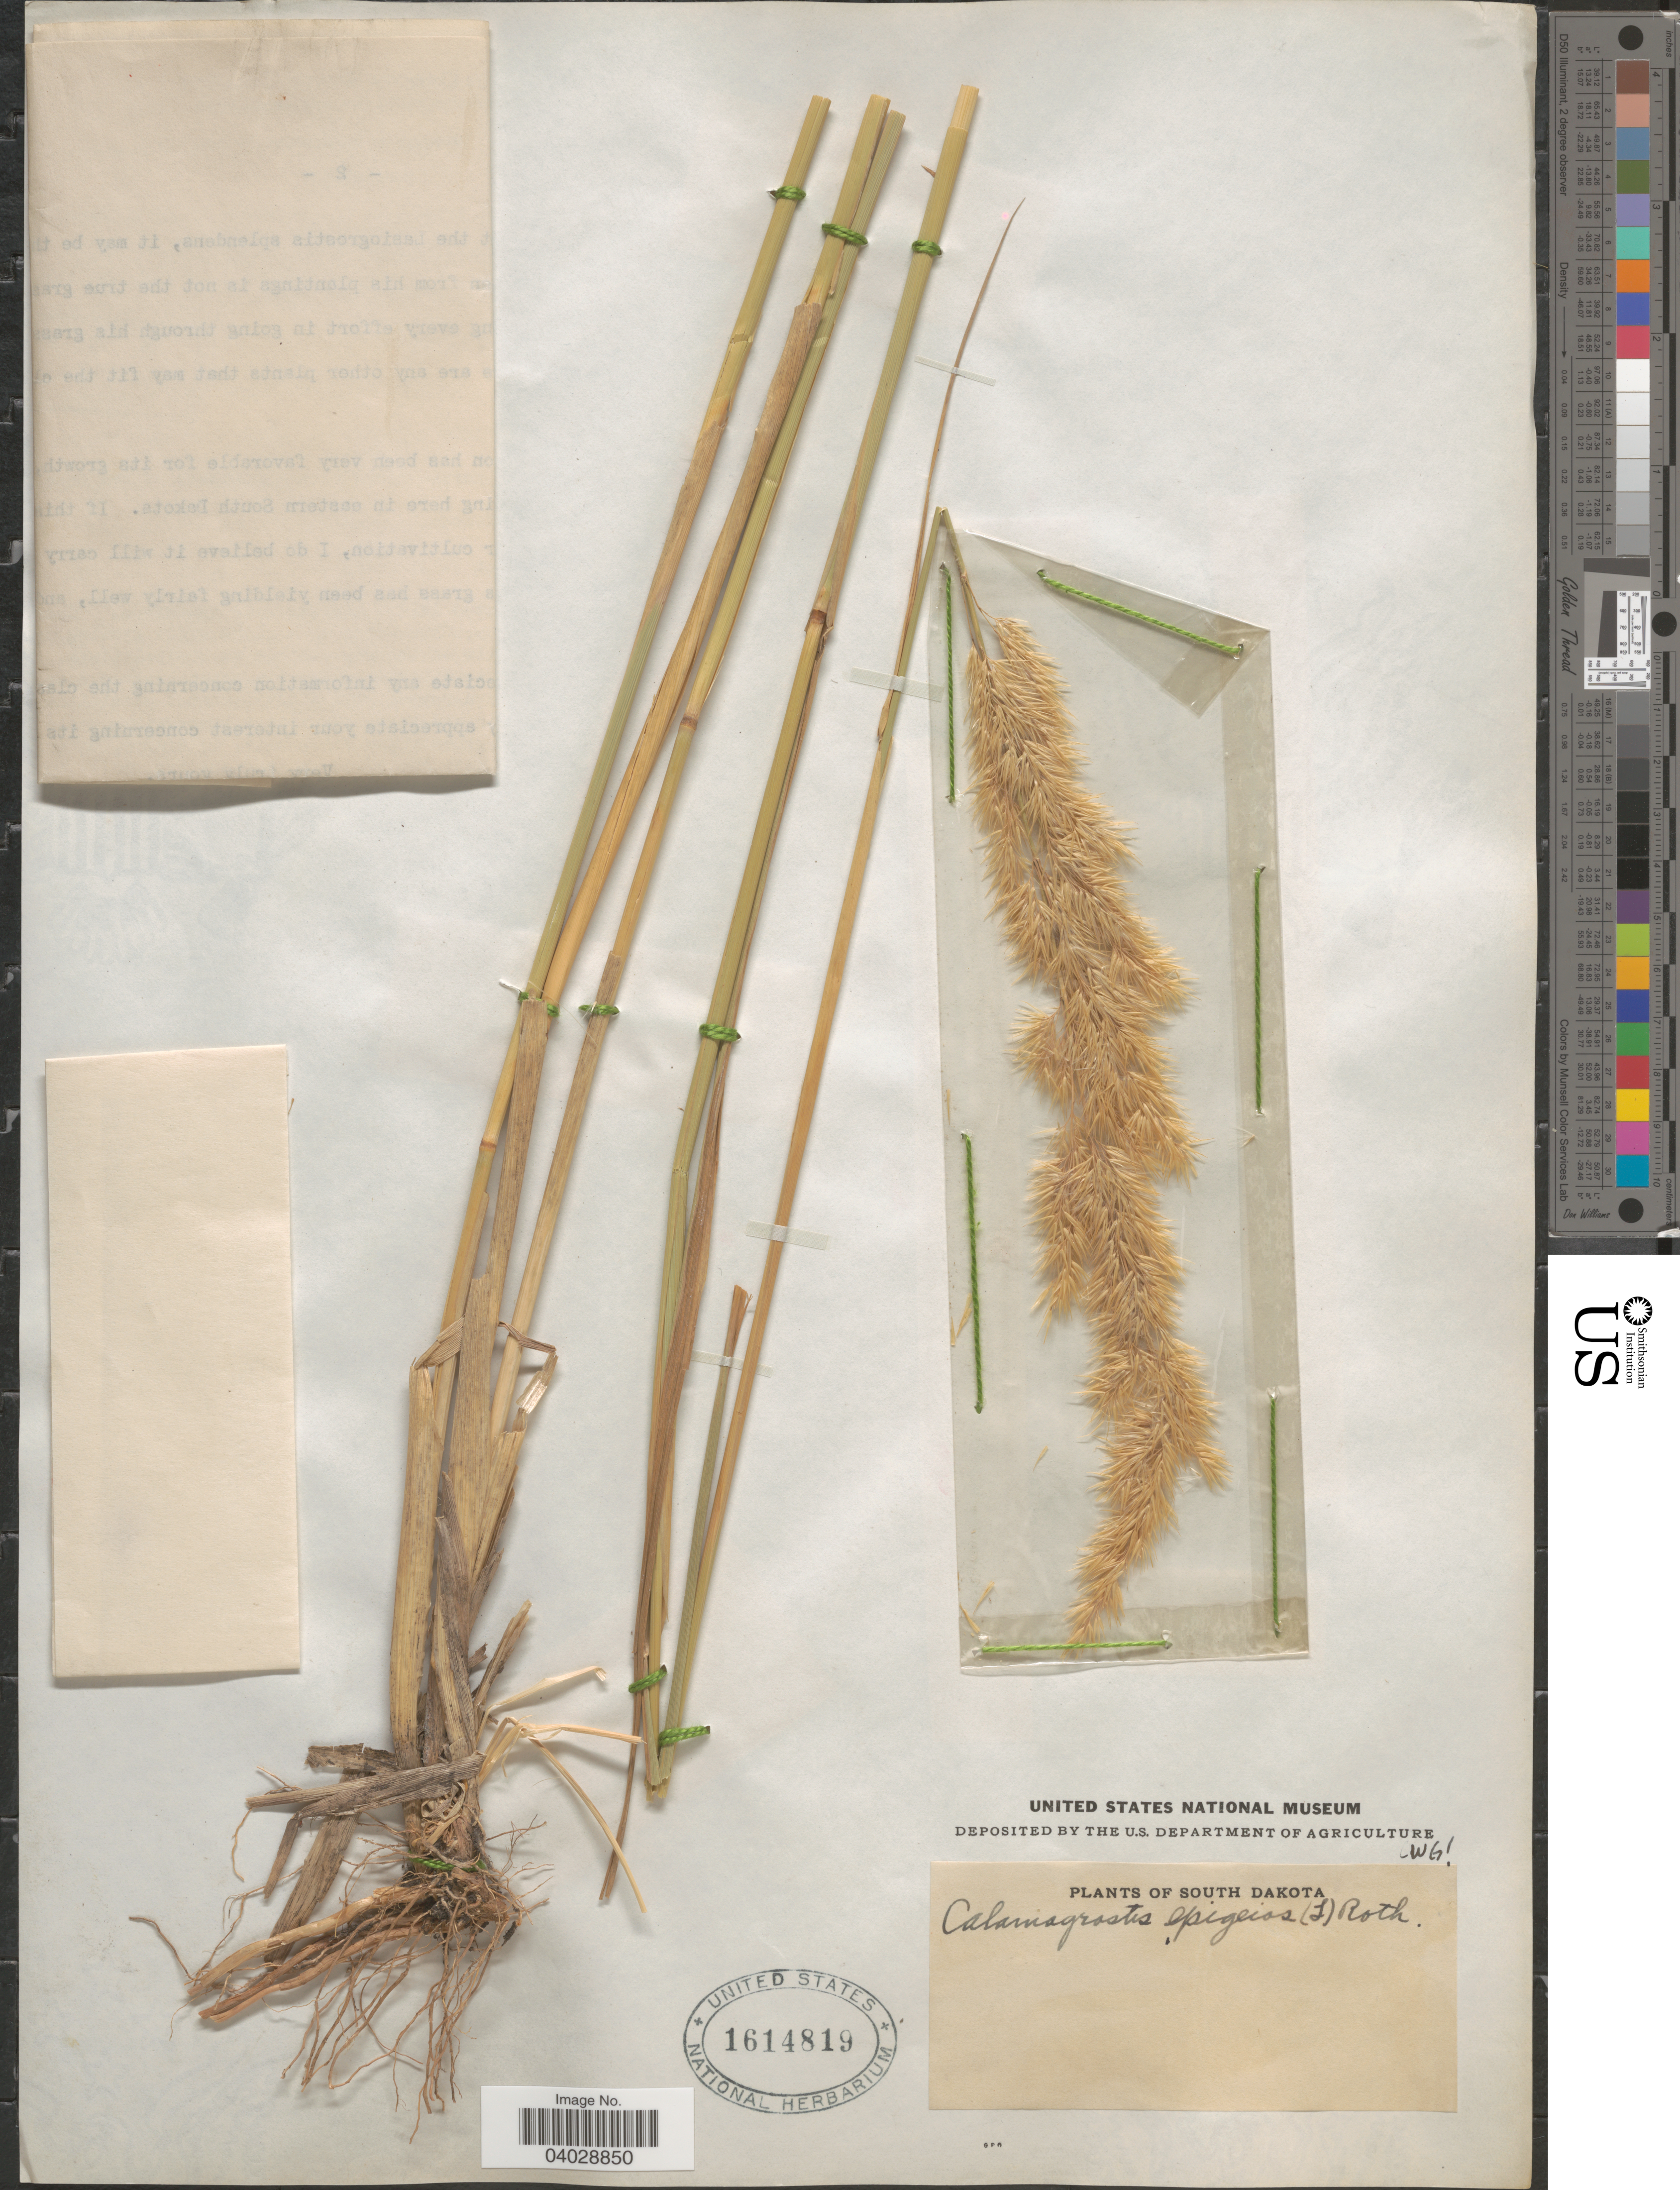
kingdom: Plantae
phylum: Tracheophyta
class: Liliopsida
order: Poales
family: Poaceae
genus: Calamagrostis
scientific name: Calamagrostis epigeios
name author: (L.) Roth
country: United States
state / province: South Dakota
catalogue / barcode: US 1614819